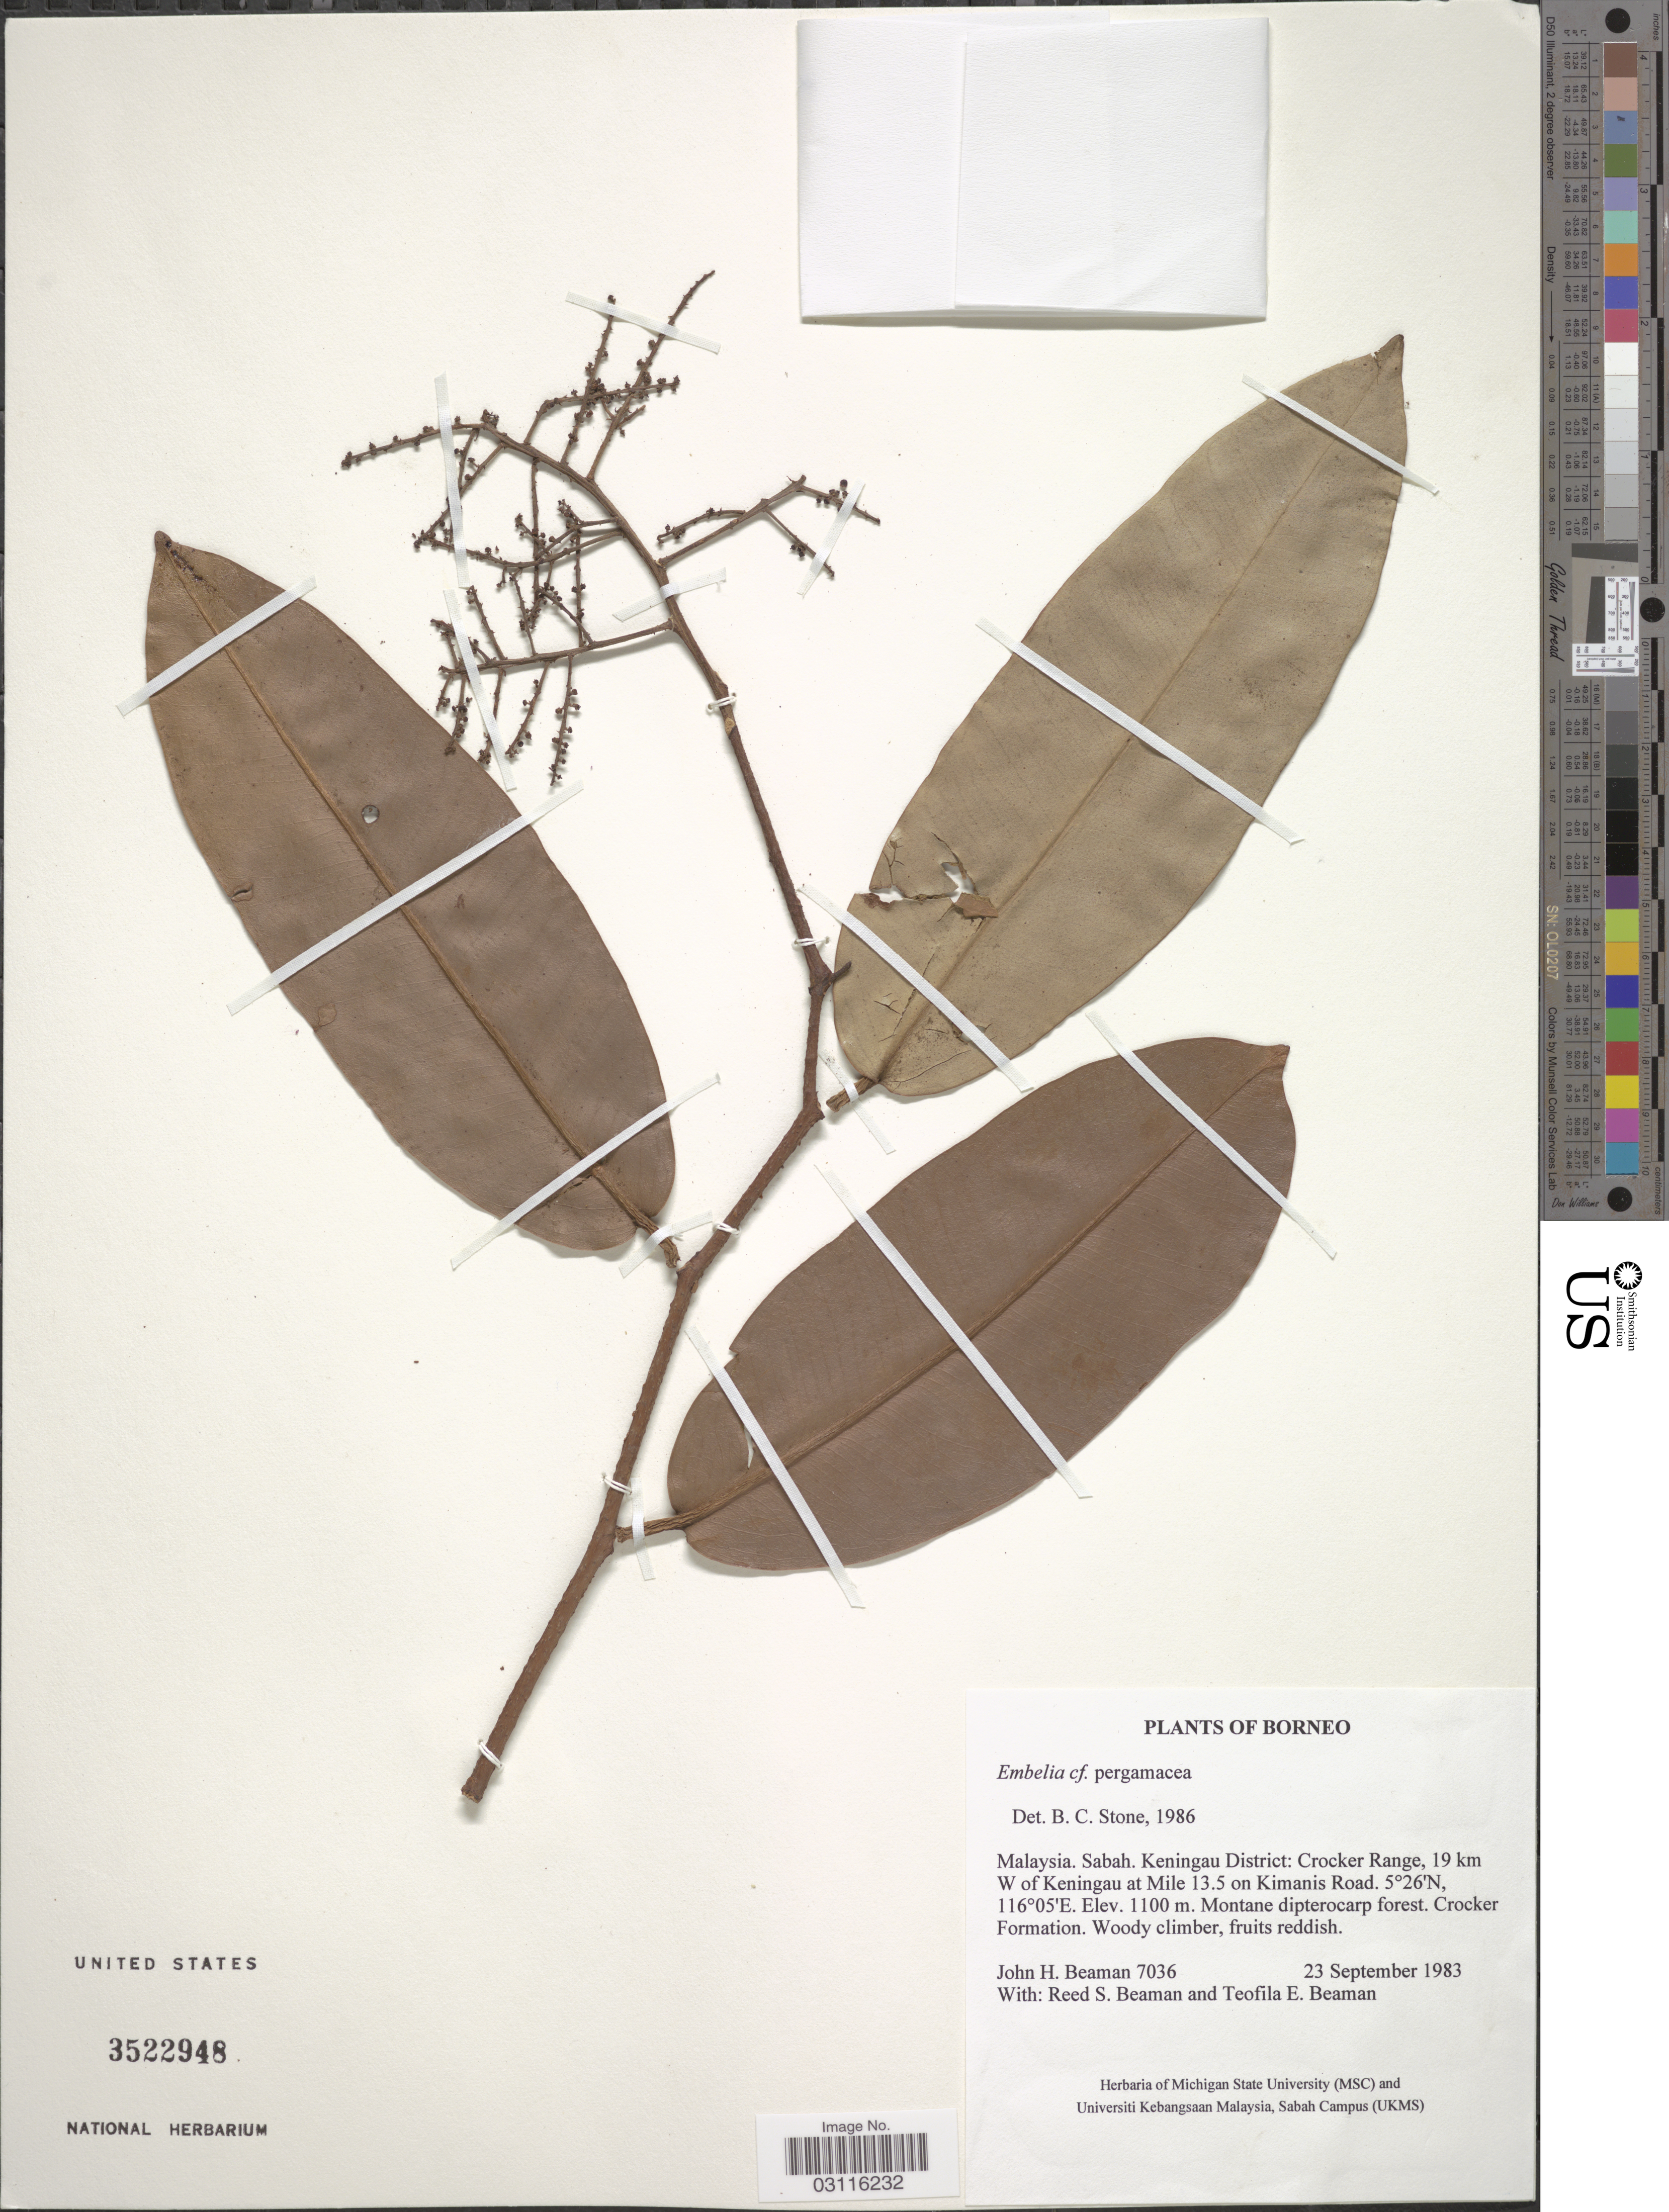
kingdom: Plantae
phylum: Tracheophyta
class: Magnoliopsida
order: Ericales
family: Primulaceae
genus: Embelia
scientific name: Embelia pergamacea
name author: A. DC.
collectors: J. H. Beaman, R. S. Beaman & T. E. Beaman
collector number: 7036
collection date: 1983-09-23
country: Malaysia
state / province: Sabah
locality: Borneo. Keningau District: Crocker Range, 19 km W of Keningau at Mile 13.5 on Kimanis Road.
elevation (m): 1100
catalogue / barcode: US 3522948